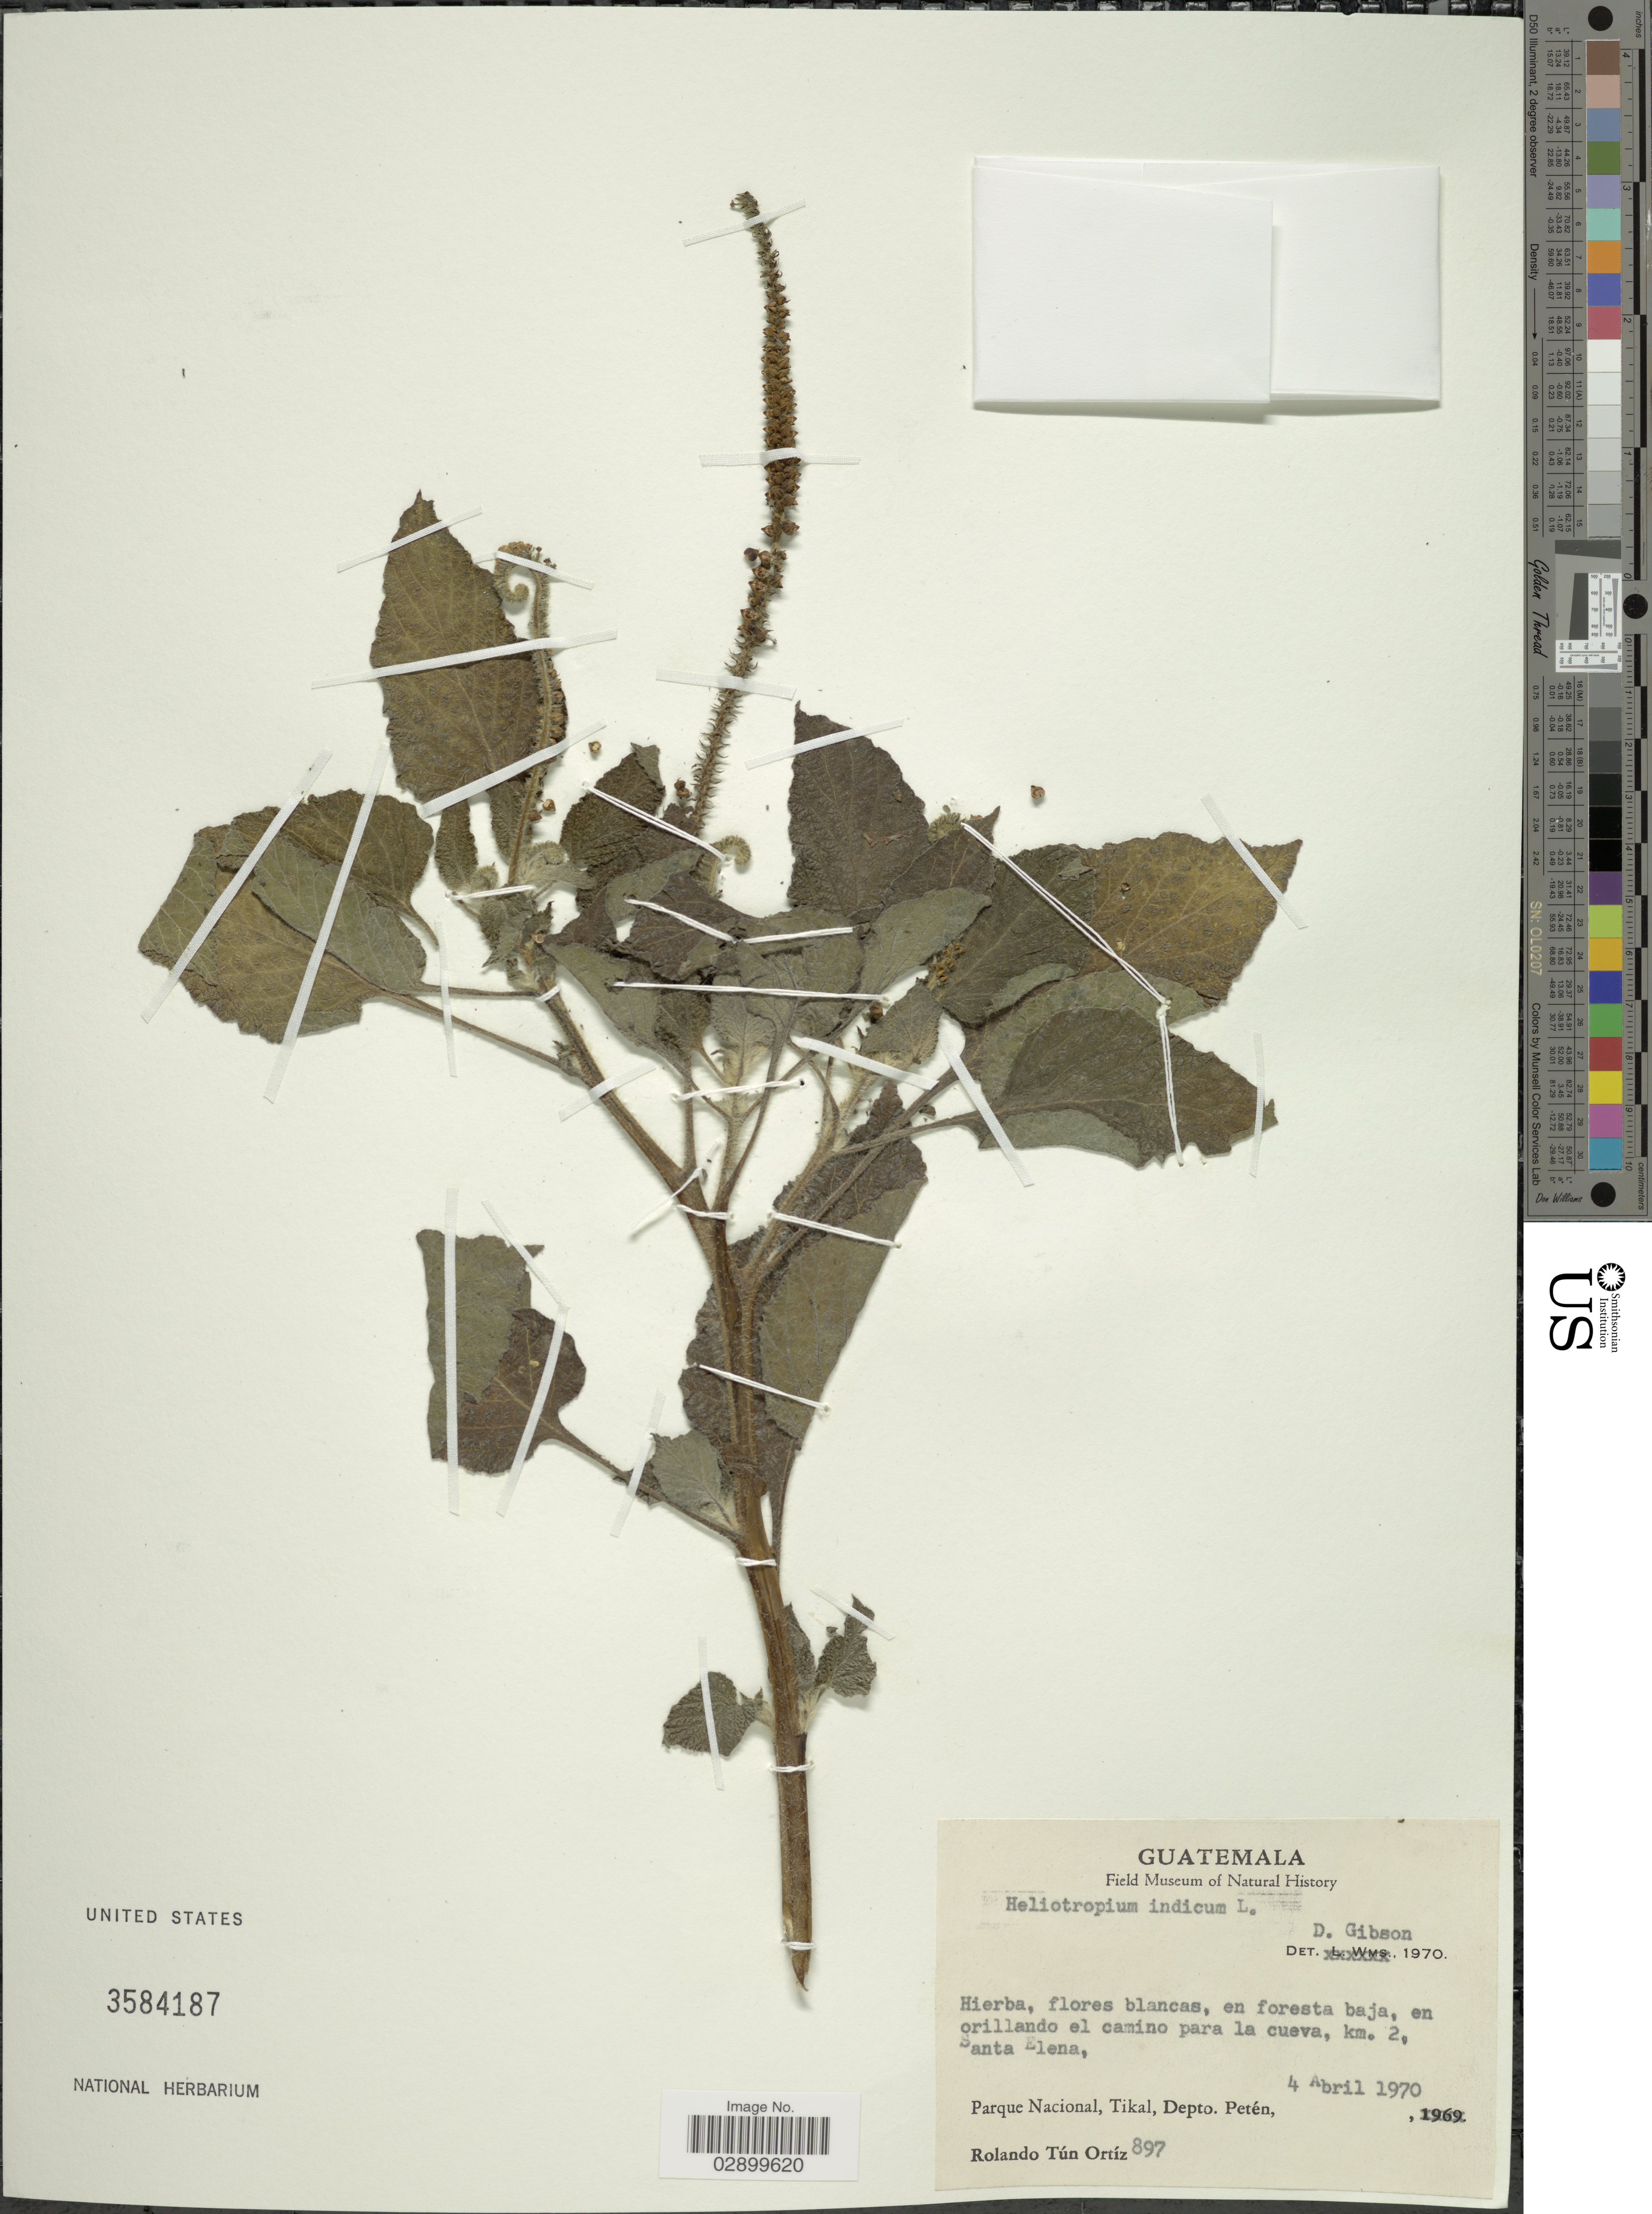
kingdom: Plantae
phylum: Tracheophyta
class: Magnoliopsida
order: Boraginales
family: Heliotropiaceae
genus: Heliotropium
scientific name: Heliotropium indicum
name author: L.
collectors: R. Ortiz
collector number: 897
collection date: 1970-04-04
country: Guatemala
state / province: El Petén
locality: En orillando el camino para la cueva, km. 2, Santa Elena, Parque Nacional, Tikal, Depto. Petén.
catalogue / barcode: US 3584187